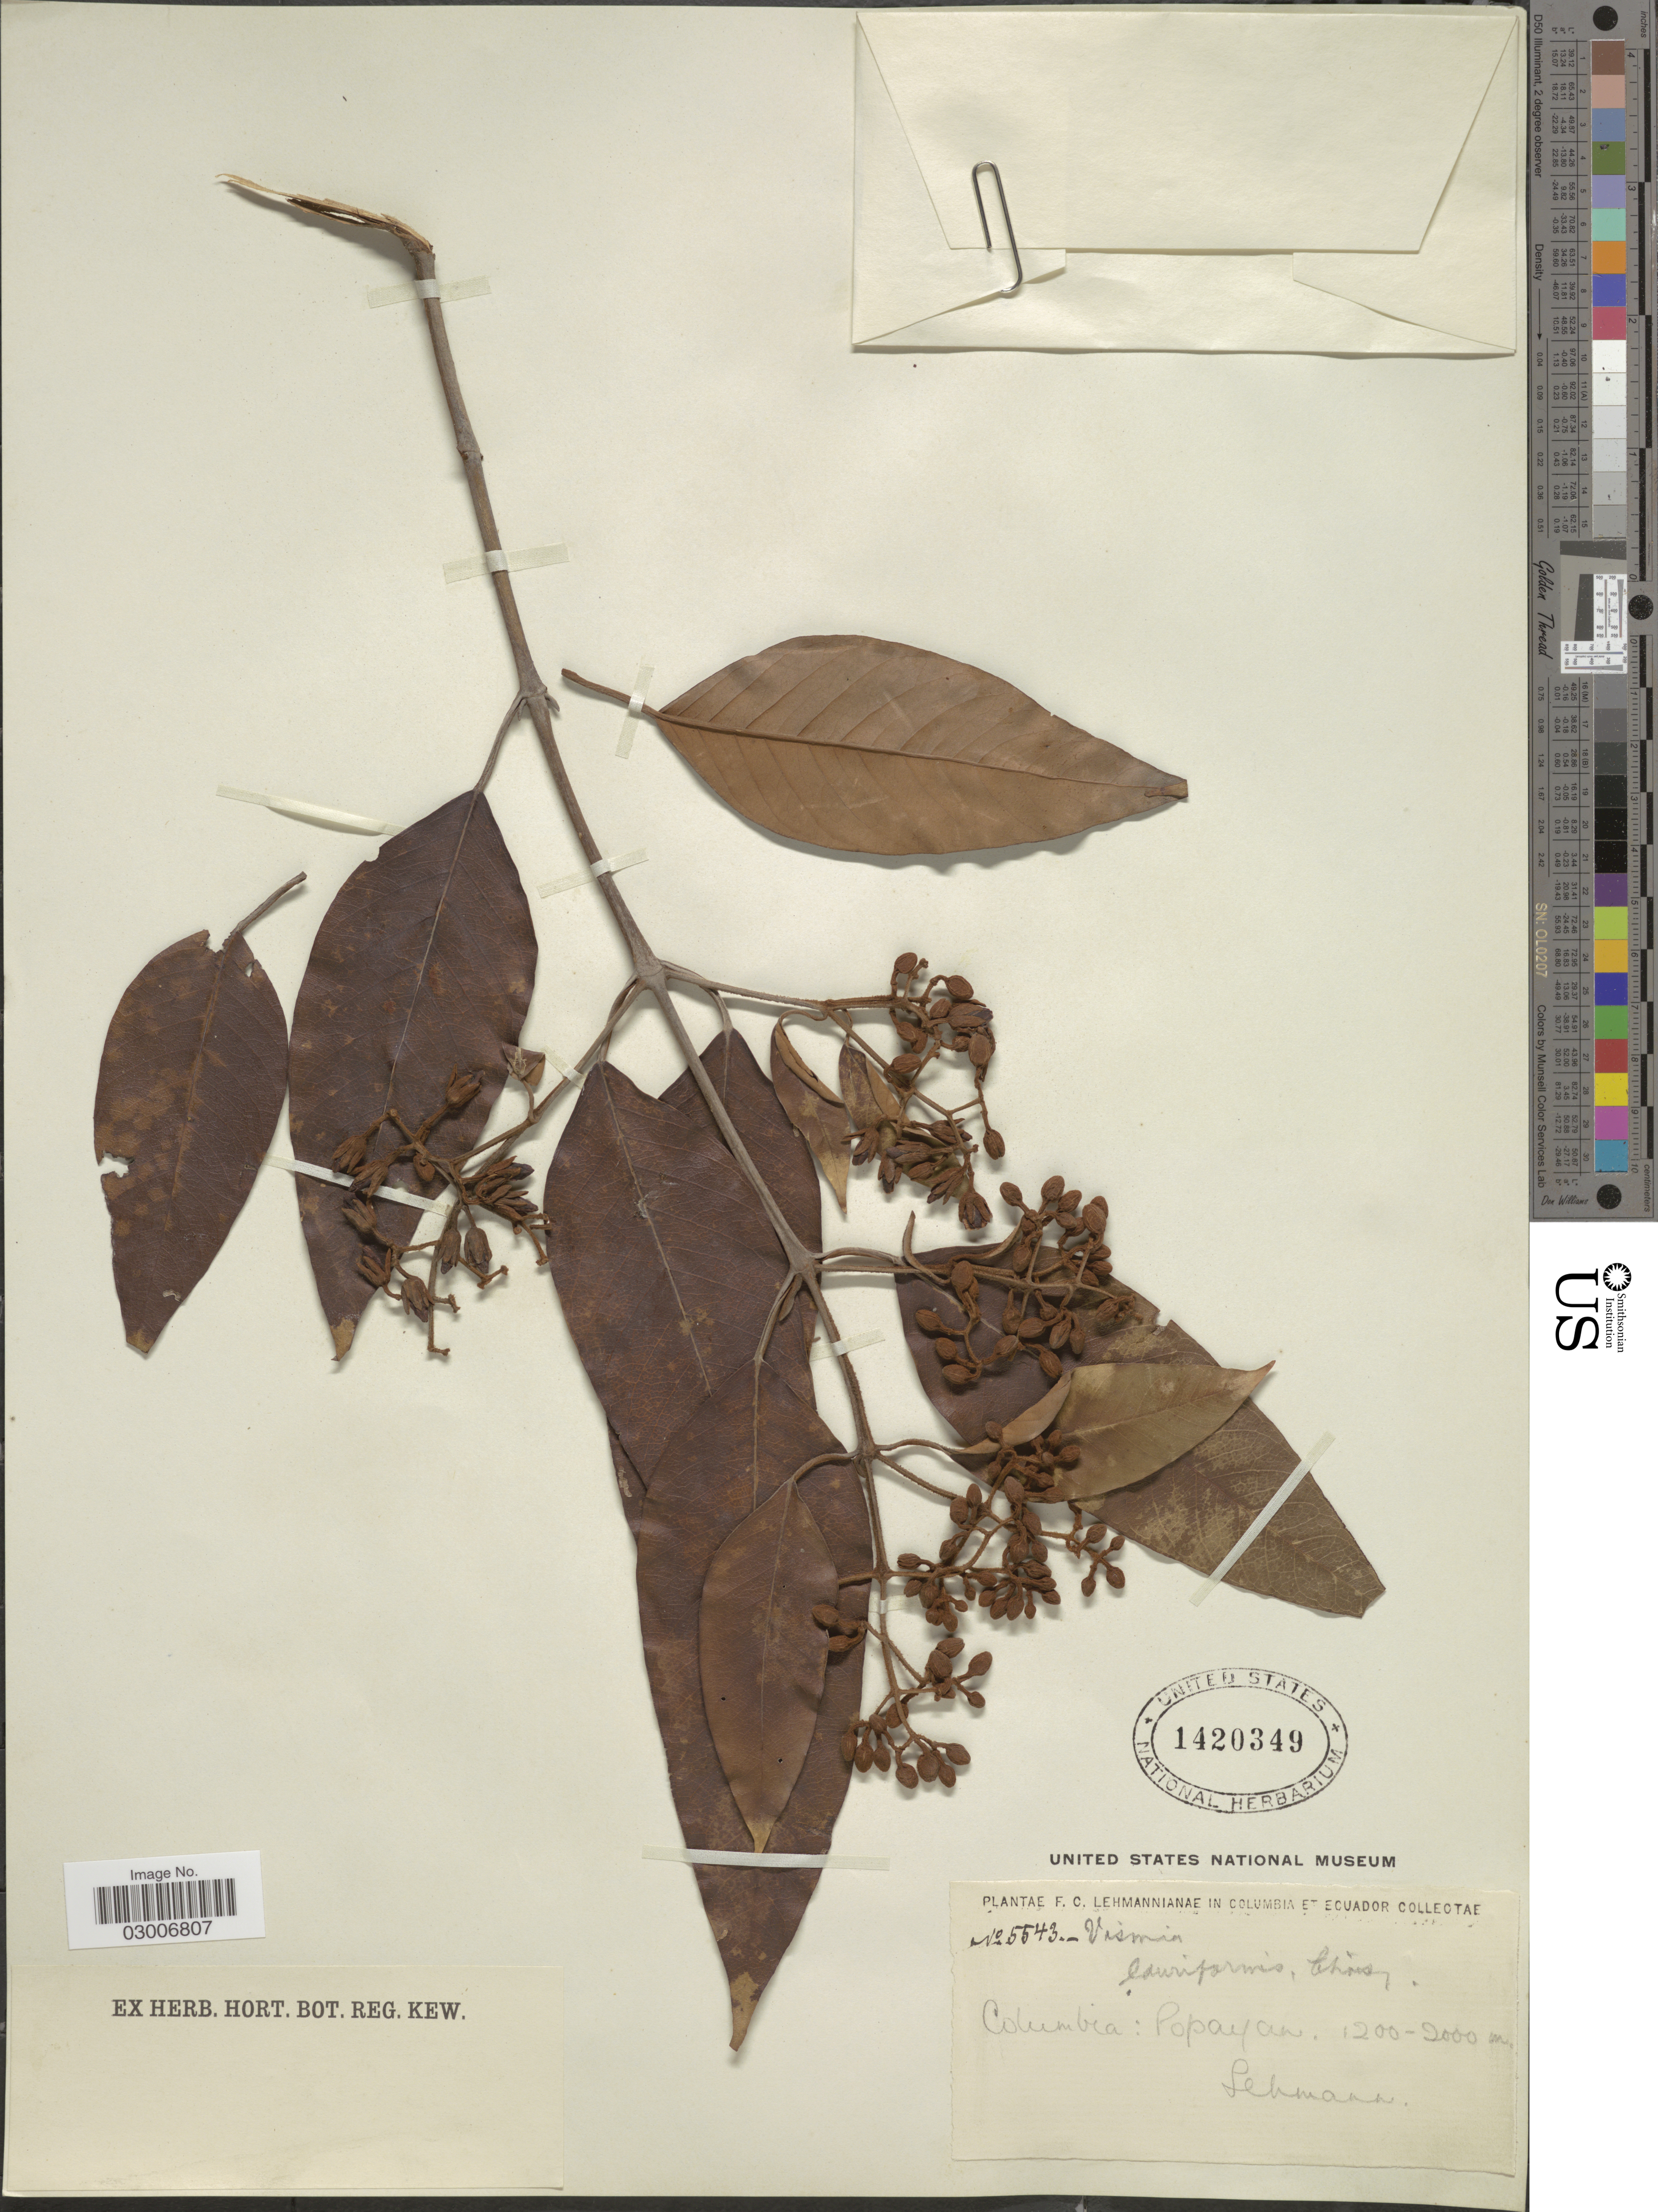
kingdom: Plantae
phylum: Tracheophyta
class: Magnoliopsida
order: Malpighiales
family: Hypericaceae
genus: Vismia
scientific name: Vismia lauriformis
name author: (Lam.) Choisy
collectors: F. C. Lehmann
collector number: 5543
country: Colombia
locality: Popayan.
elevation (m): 1200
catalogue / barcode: US 1420349